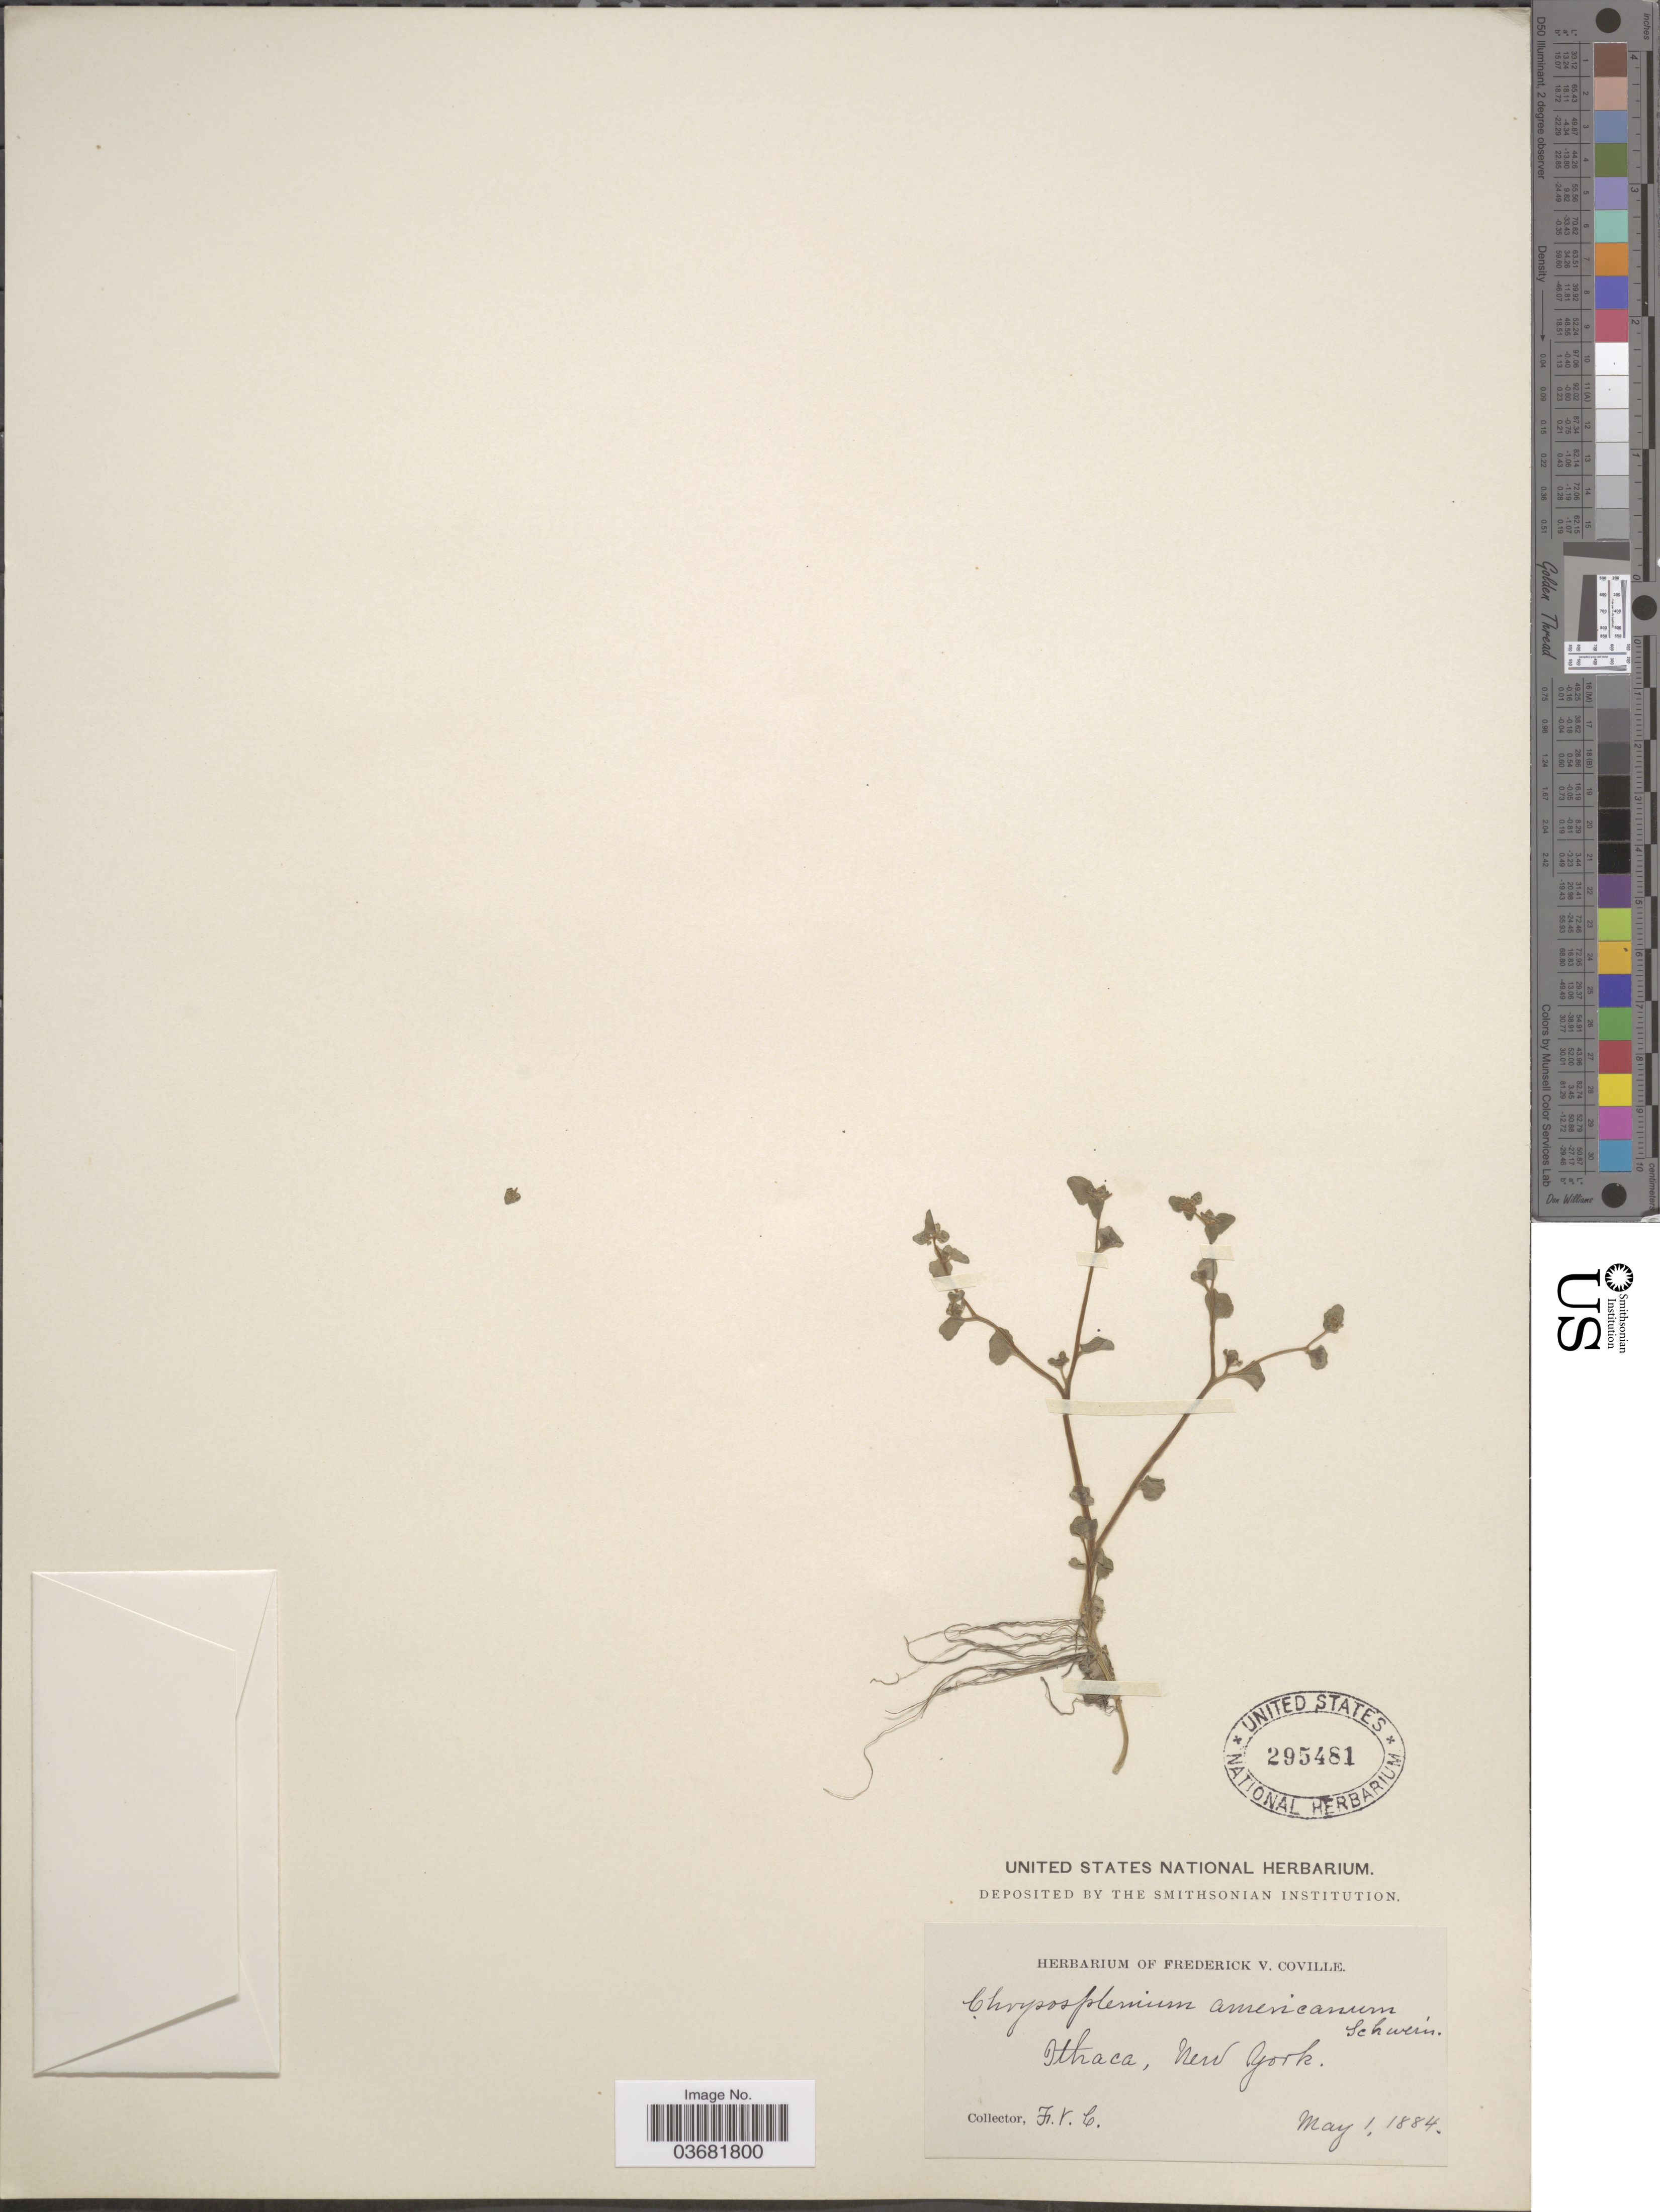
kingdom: Plantae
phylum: Tracheophyta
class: Magnoliopsida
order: Saxifragales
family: Saxifragaceae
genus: Chrysosplenium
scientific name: Chrysosplenium americanum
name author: Schwein.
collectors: F. V. Coville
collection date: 1884-05-01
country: United States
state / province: New York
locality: Ithaca.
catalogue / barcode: US 295481